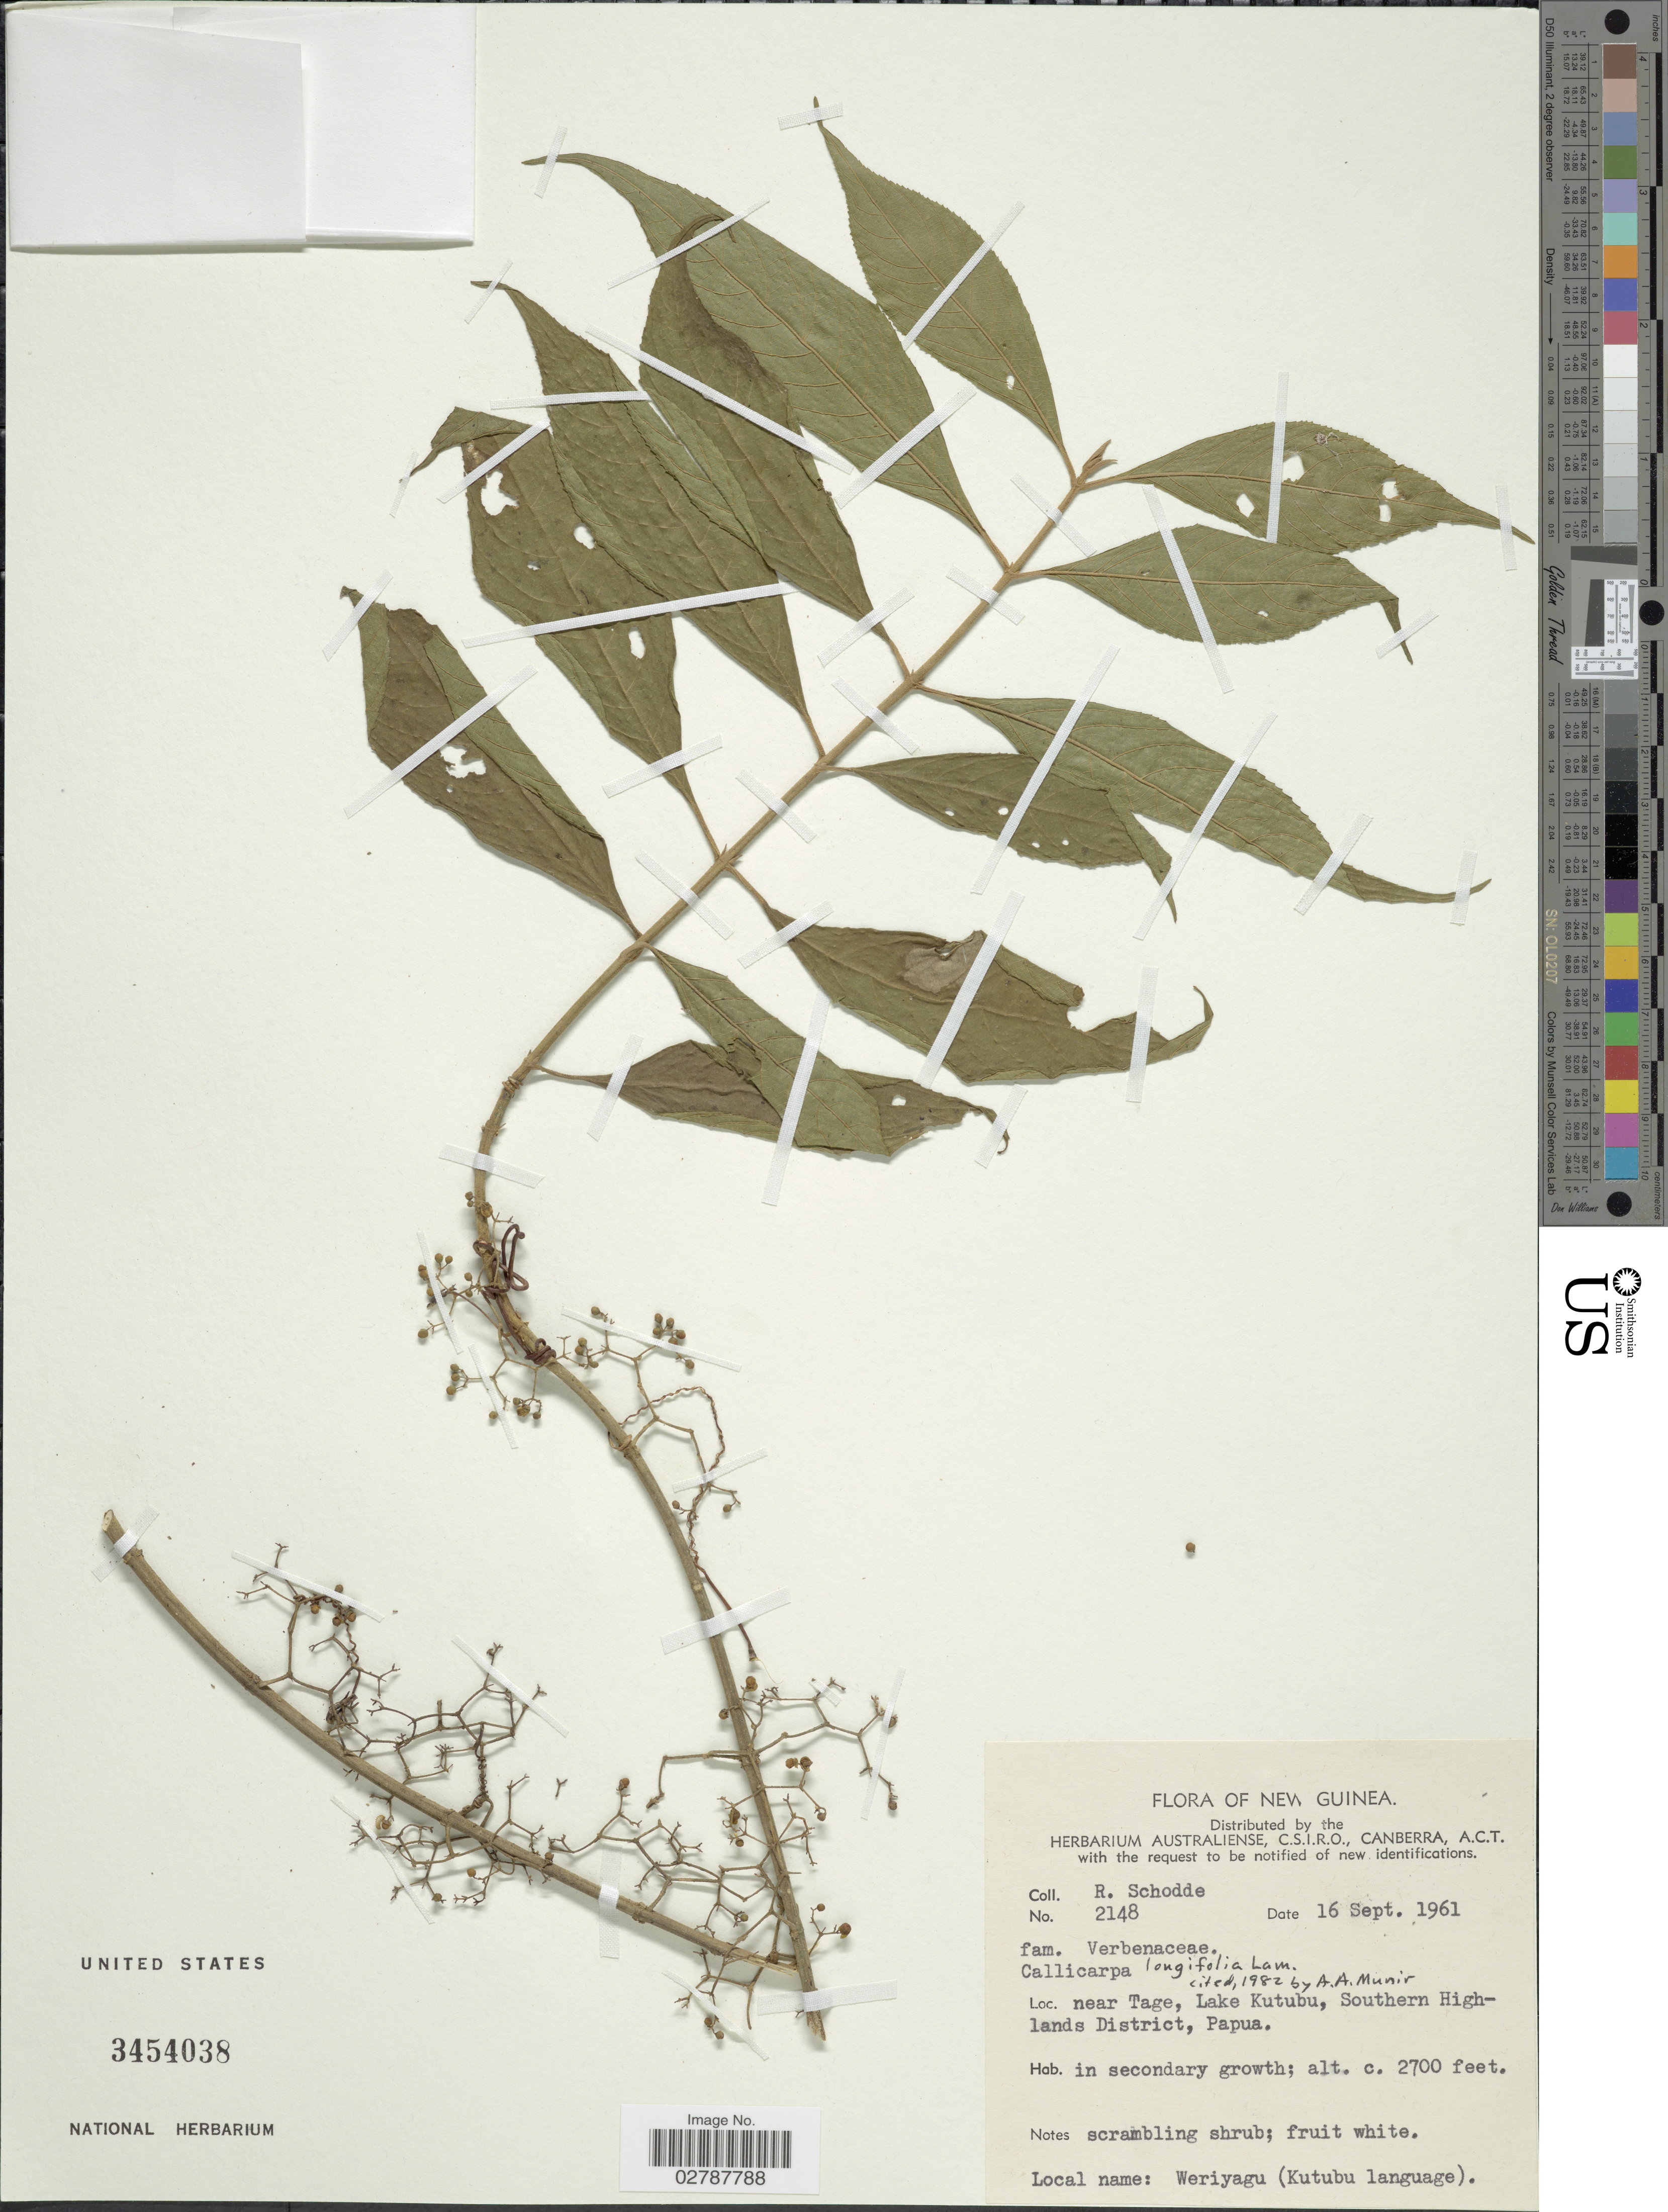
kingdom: Plantae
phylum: Tracheophyta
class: Magnoliopsida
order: Lamiales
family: Lamiaceae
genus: Callicarpa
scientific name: Callicarpa longifolia f. longifolia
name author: Lam.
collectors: R. Schodde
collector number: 2148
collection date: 1961-09-16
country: Papua New Guinea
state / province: Southern Highlands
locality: New Guinea. Near Tage, Lake Kutubu, Southern Highlands District, Papua.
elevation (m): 823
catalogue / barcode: US 3454038